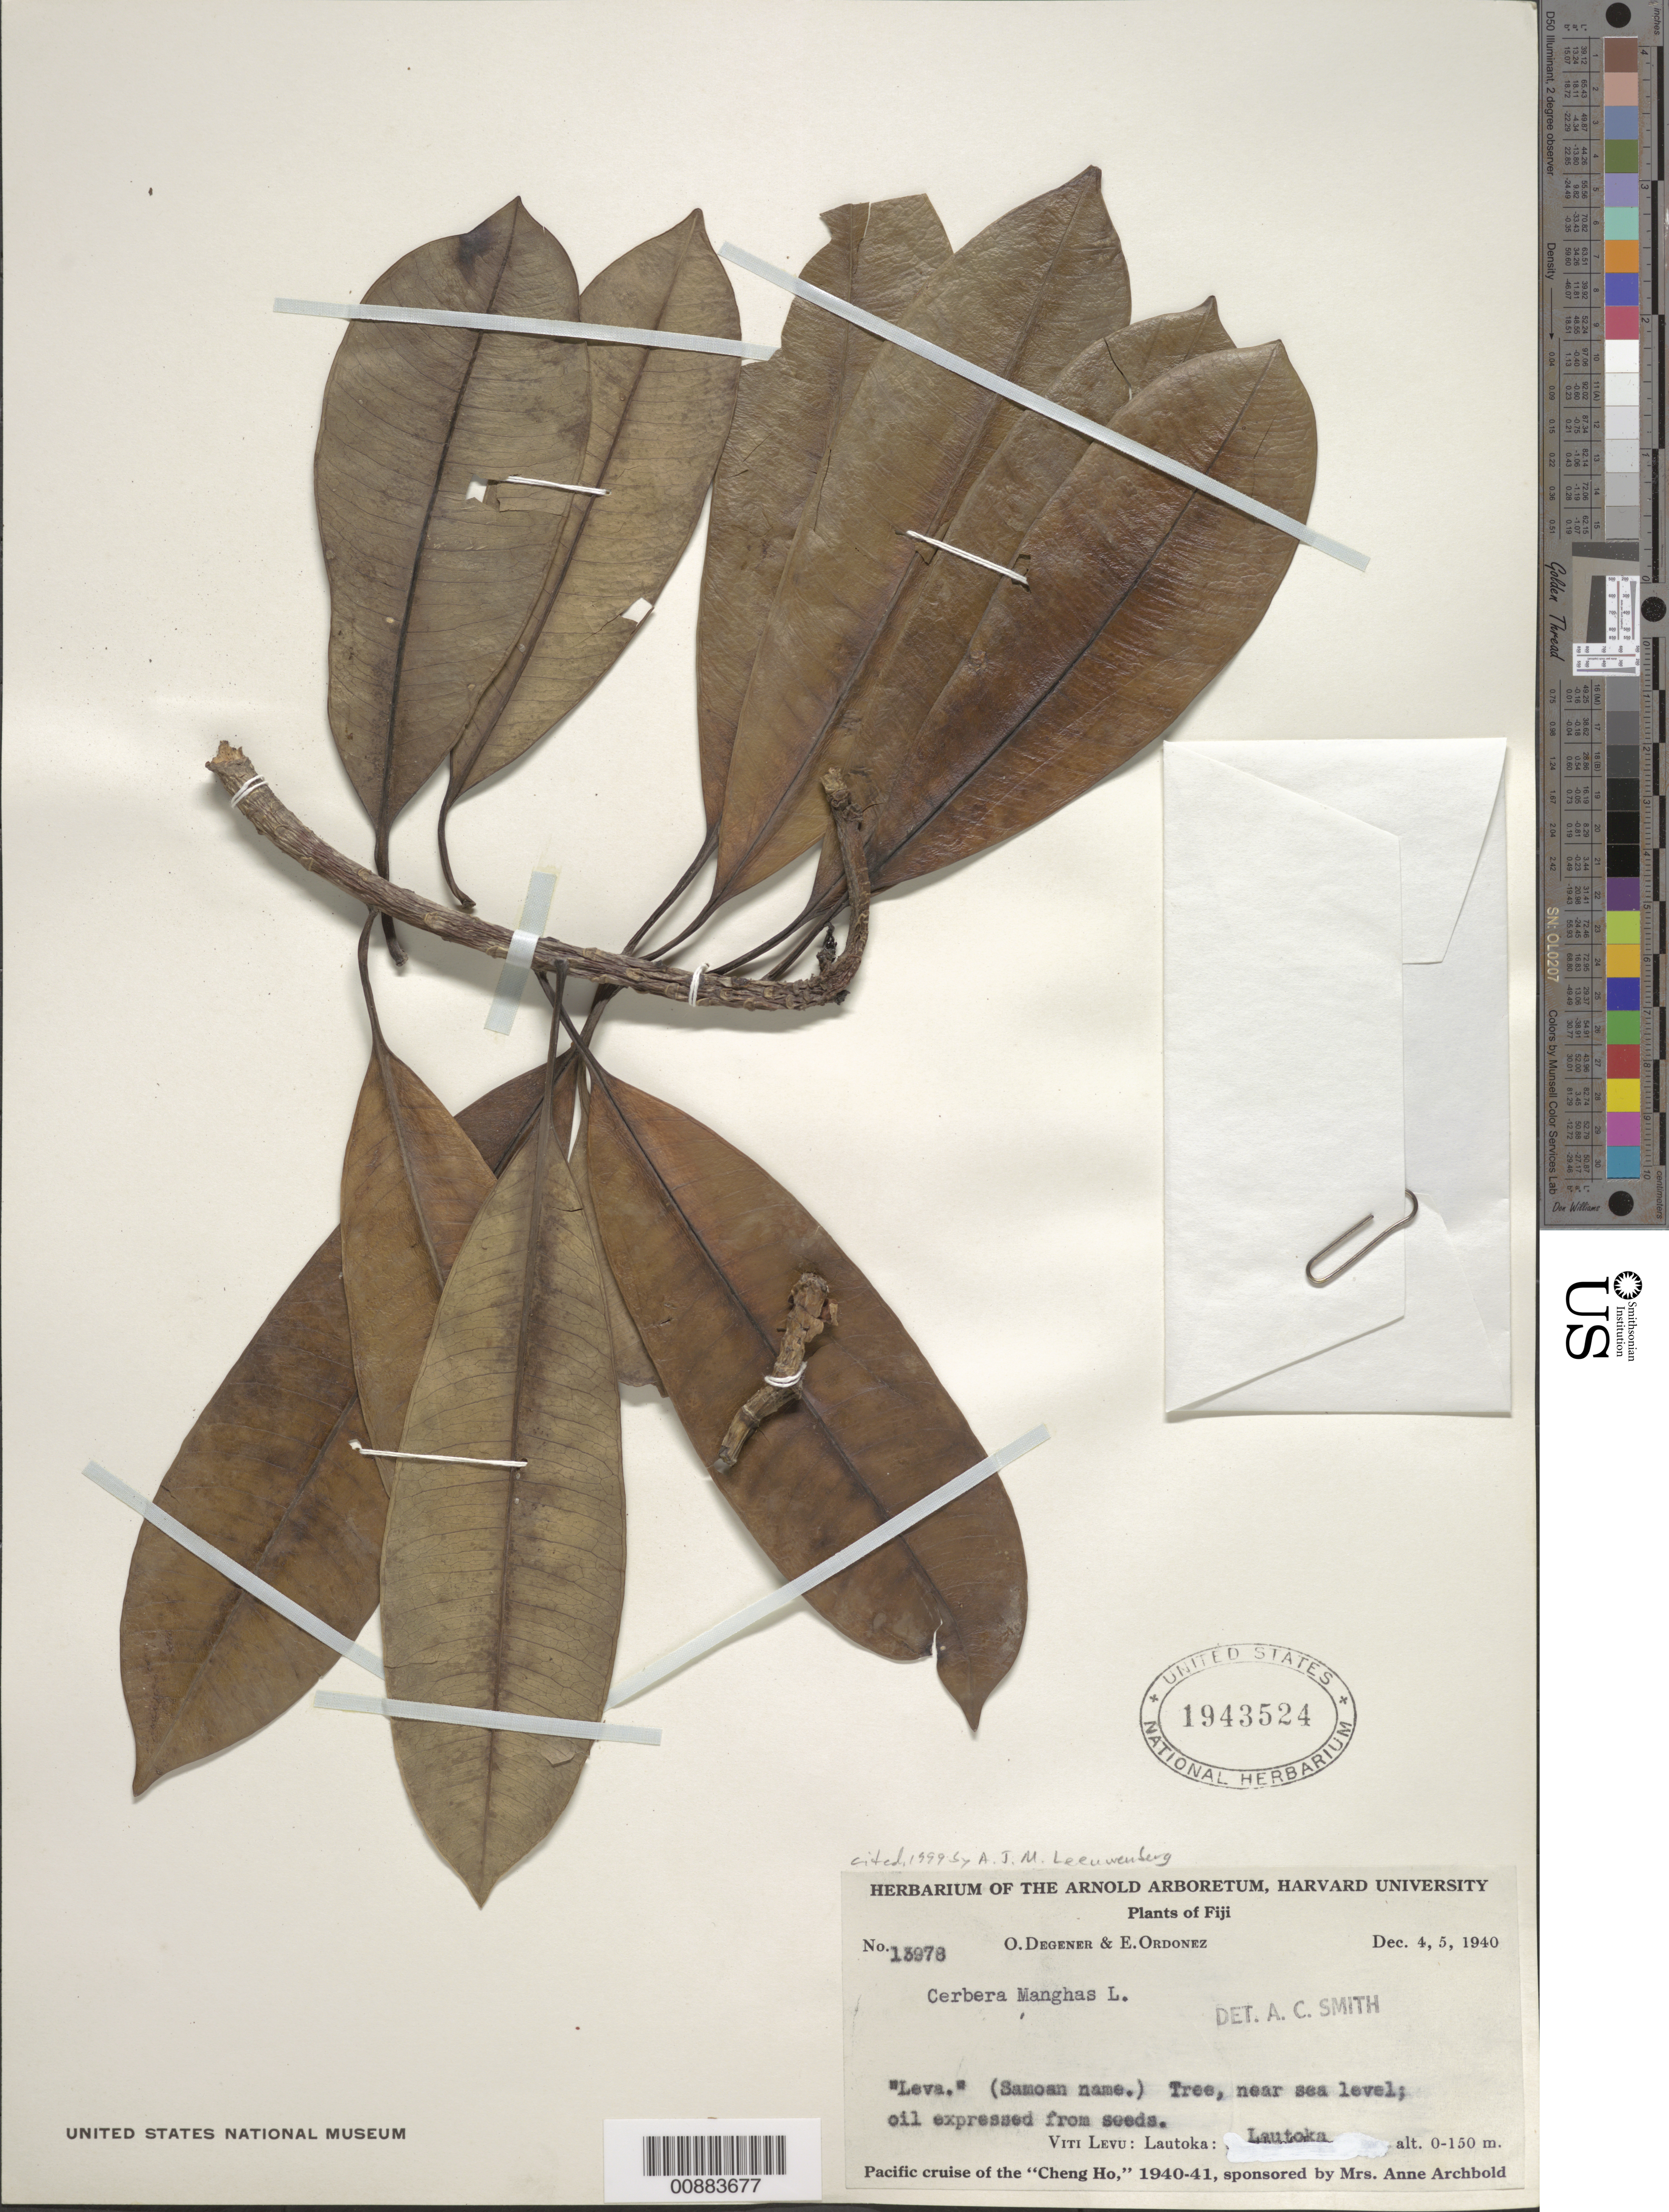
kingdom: Plantae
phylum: Tracheophyta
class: Magnoliopsida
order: Gentianales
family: Apocynaceae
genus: Cerbera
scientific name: Cerbera manghas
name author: L.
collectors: O. Degener & E. Ordonez.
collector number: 13978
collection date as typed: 26 Dec 1940 to 10 Jan 1941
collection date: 1940-12-26/1941-01-10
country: Fiji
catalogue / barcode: US 1943524